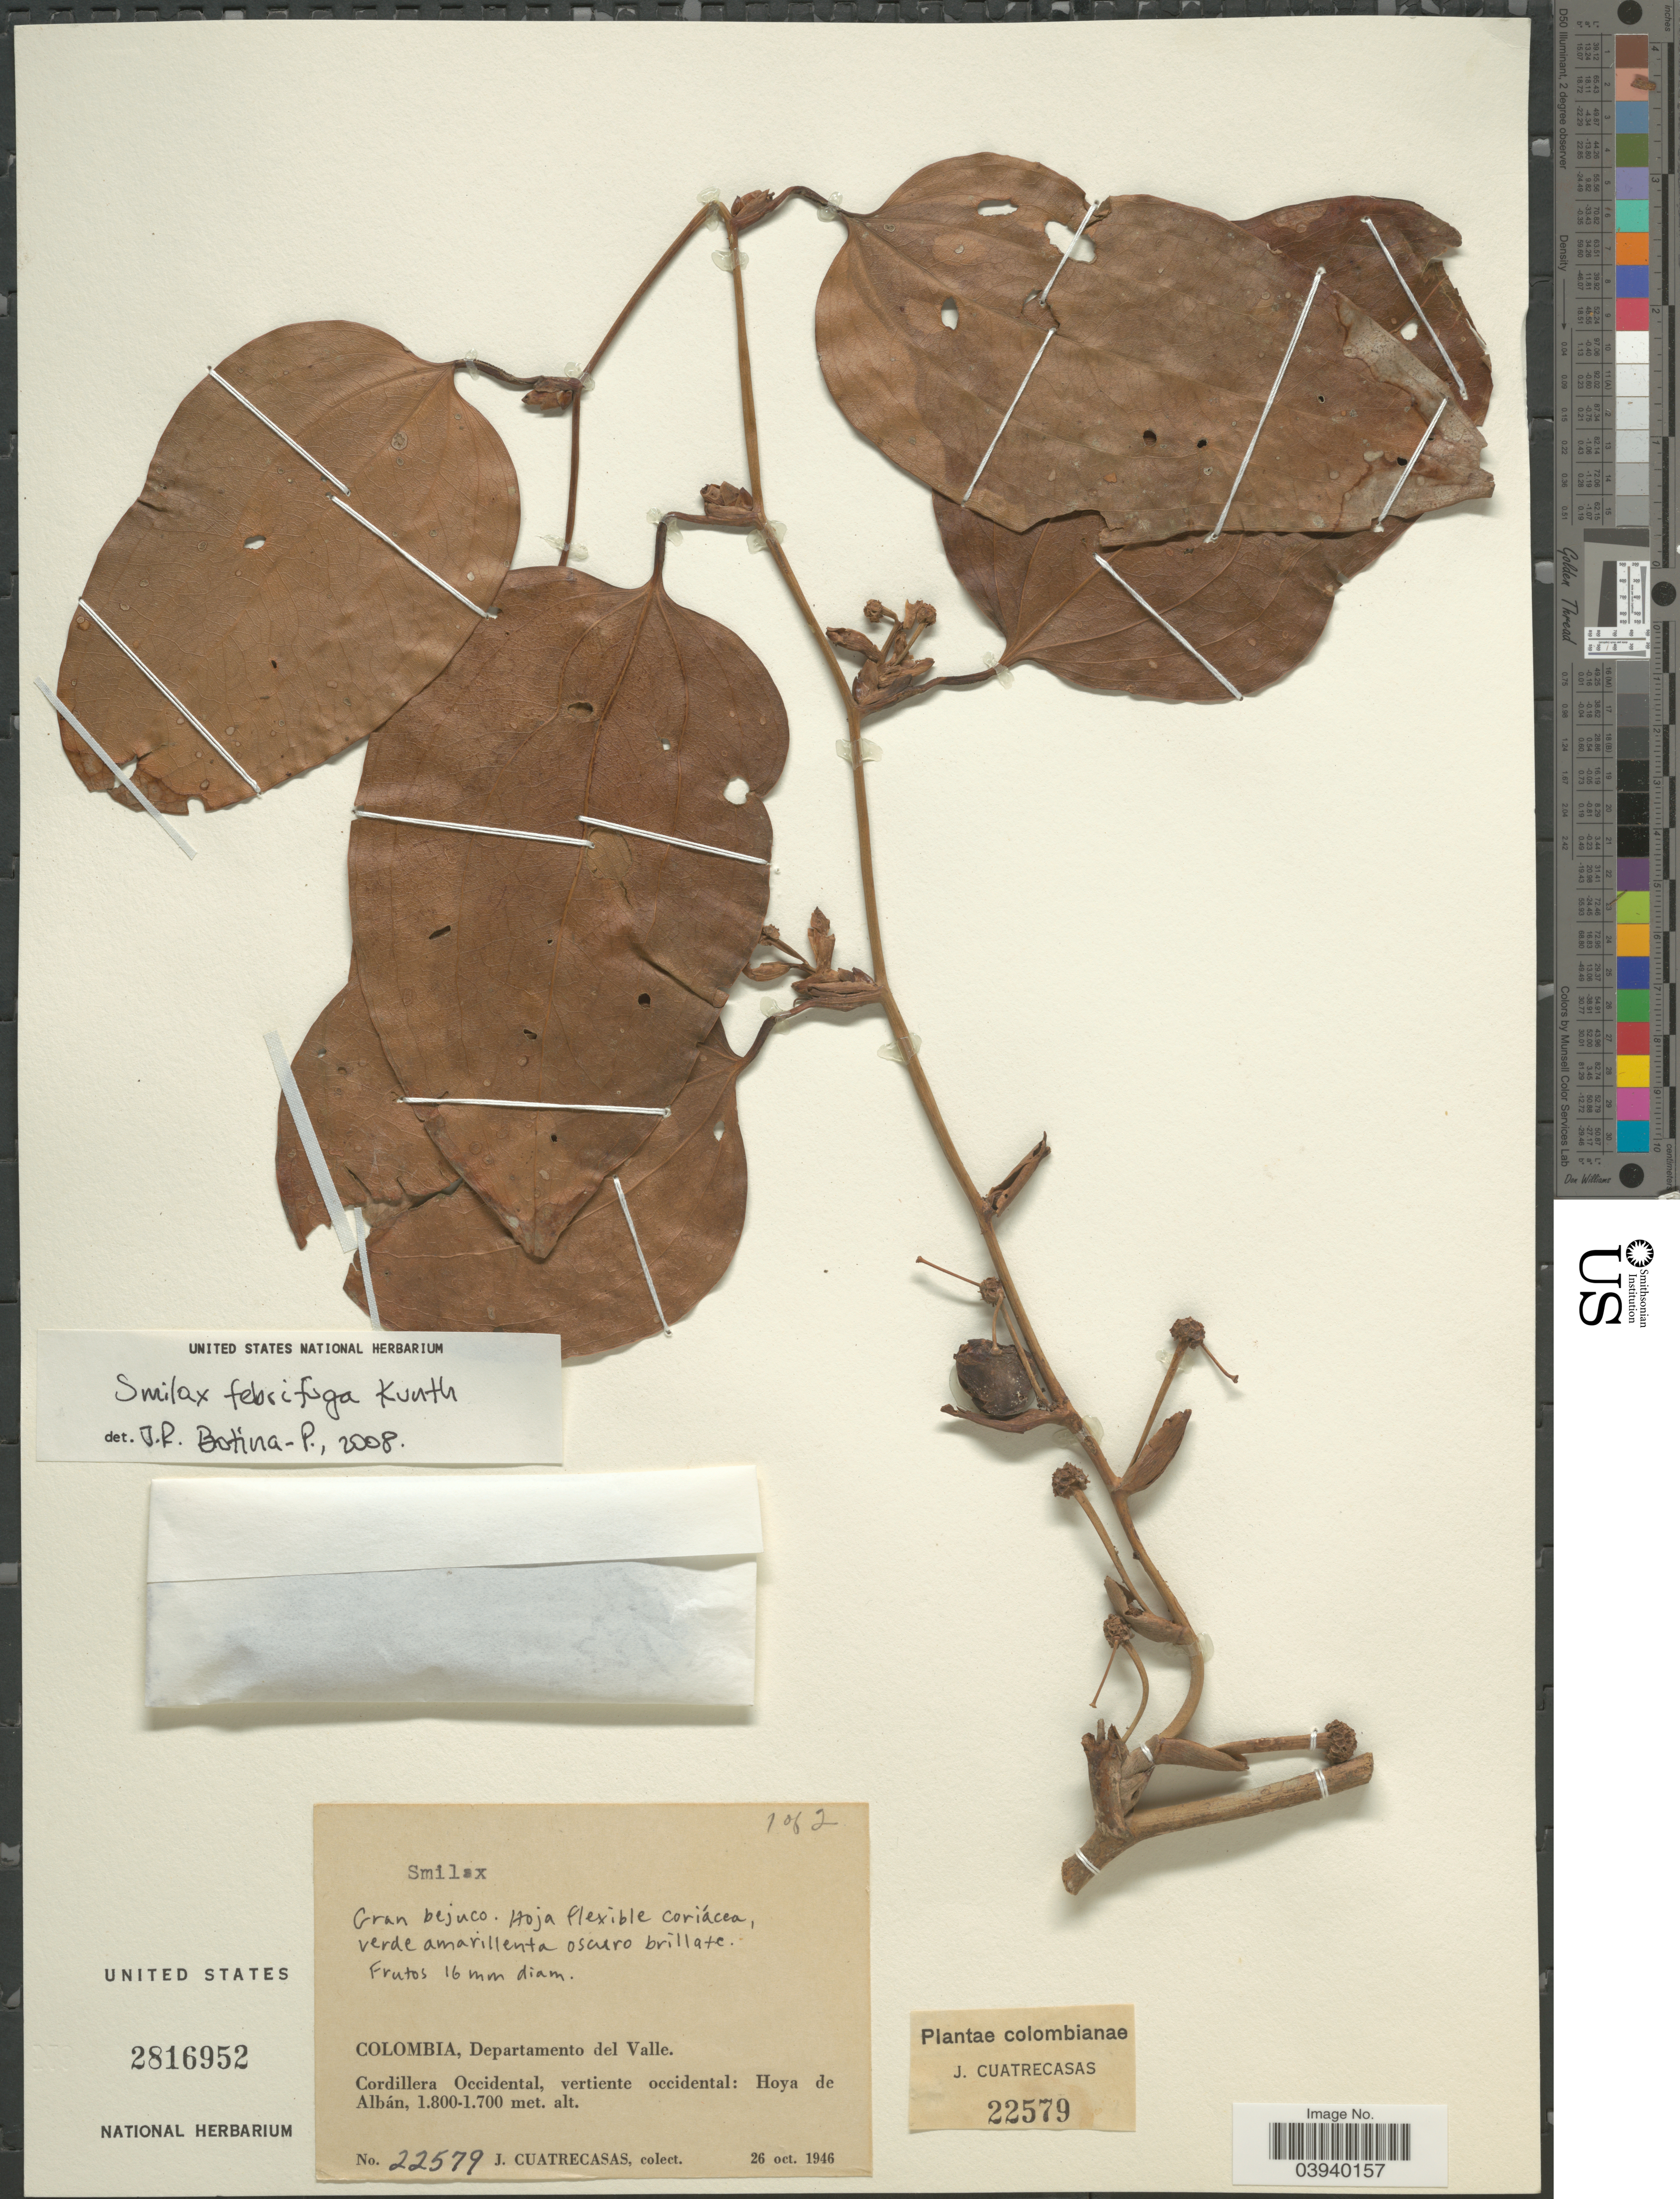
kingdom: Plantae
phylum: Tracheophyta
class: Liliopsida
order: Liliales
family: Smilacaceae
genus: Smilax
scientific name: Smilax febrifuga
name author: Kunth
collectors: J. Cuatrecasas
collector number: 22579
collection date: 1946-10-26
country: Colombia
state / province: Valle del Cauca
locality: Departamento del Valle. Cordillera Occidental, vertiente occidental: Hoya de Albán.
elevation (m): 1700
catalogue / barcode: US 2816952